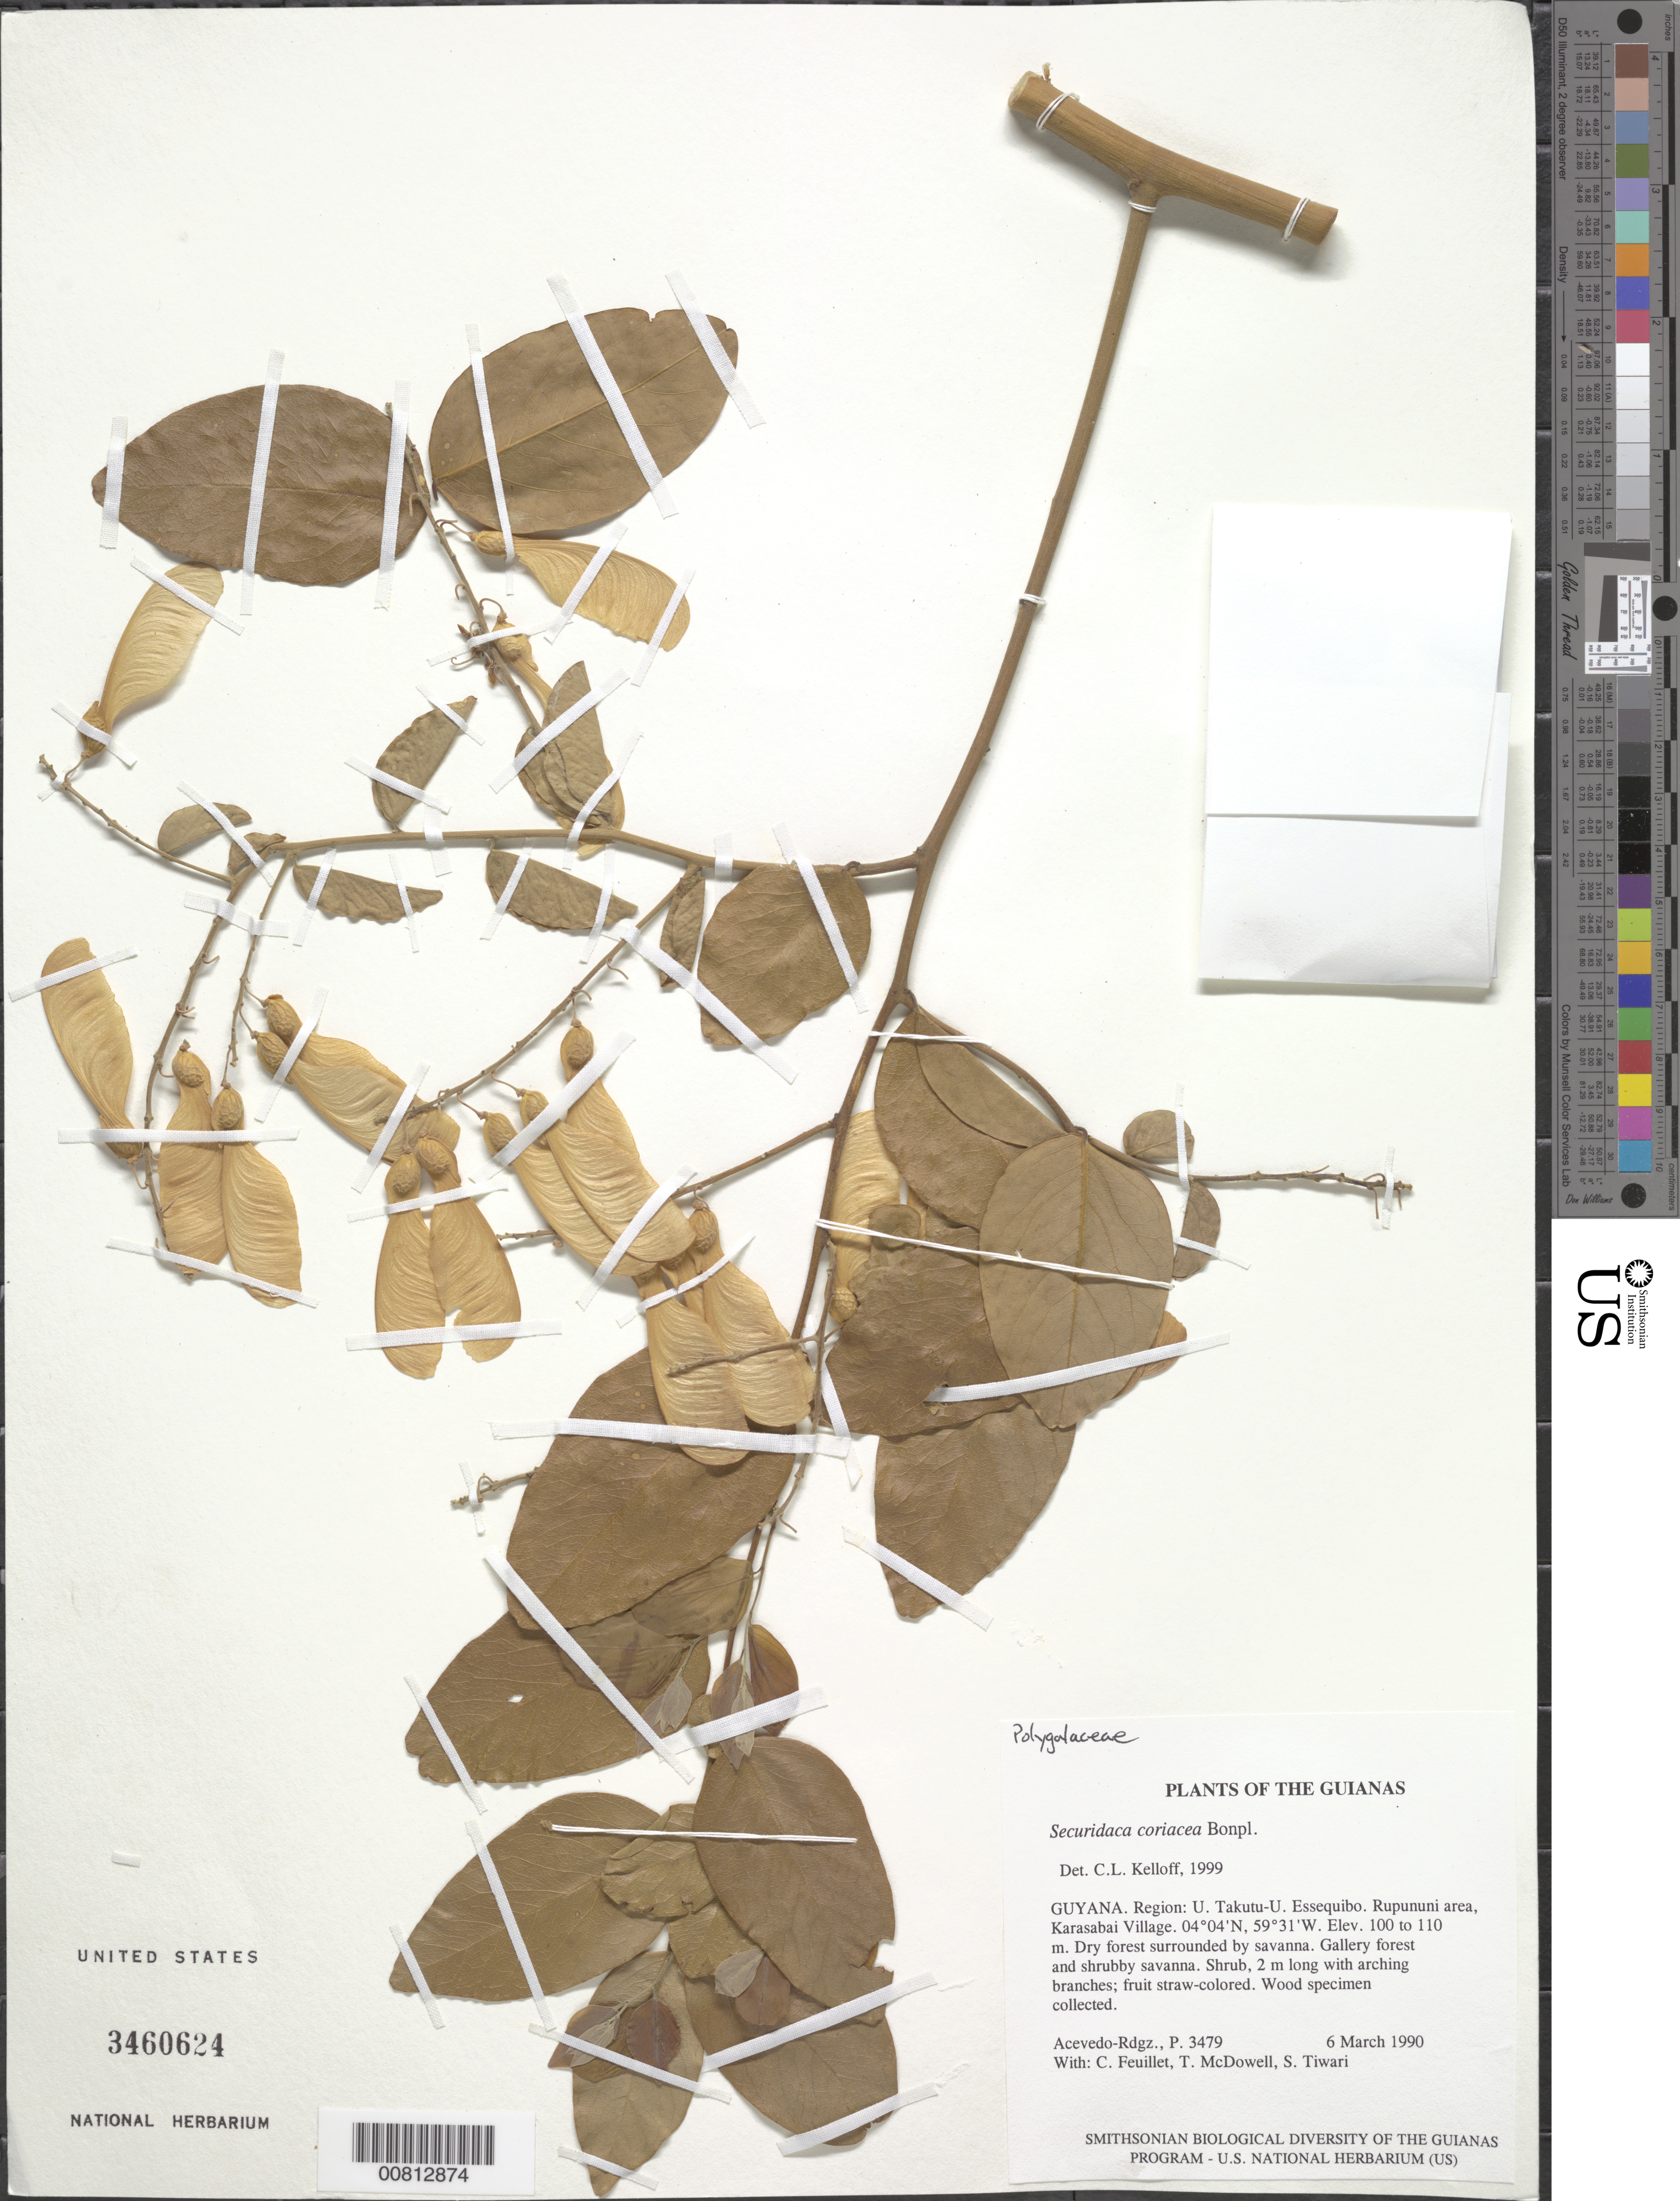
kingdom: Plantae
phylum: Tracheophyta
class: Magnoliopsida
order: Fabales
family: Polygalaceae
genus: Securidaca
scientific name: Securidaca coriacea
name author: Bonpl. ex Steud.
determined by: Kelloff, Carol L., (US), Smithsonian Institution - National Museum of Natural History (UNITED STATES)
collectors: P. Acevedo-Rodr., C. Feuillet, T. McDowell & S. Tiwari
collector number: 3479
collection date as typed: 06 Mar 1990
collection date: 1990-03-06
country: Guyana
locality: U. Takutu - U. Essequibo. Rupununi area, Karasabai Village.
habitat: Dry forest surrounded by savanna. Gallery forest and shrubby savanna.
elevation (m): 100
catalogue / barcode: US 3460624